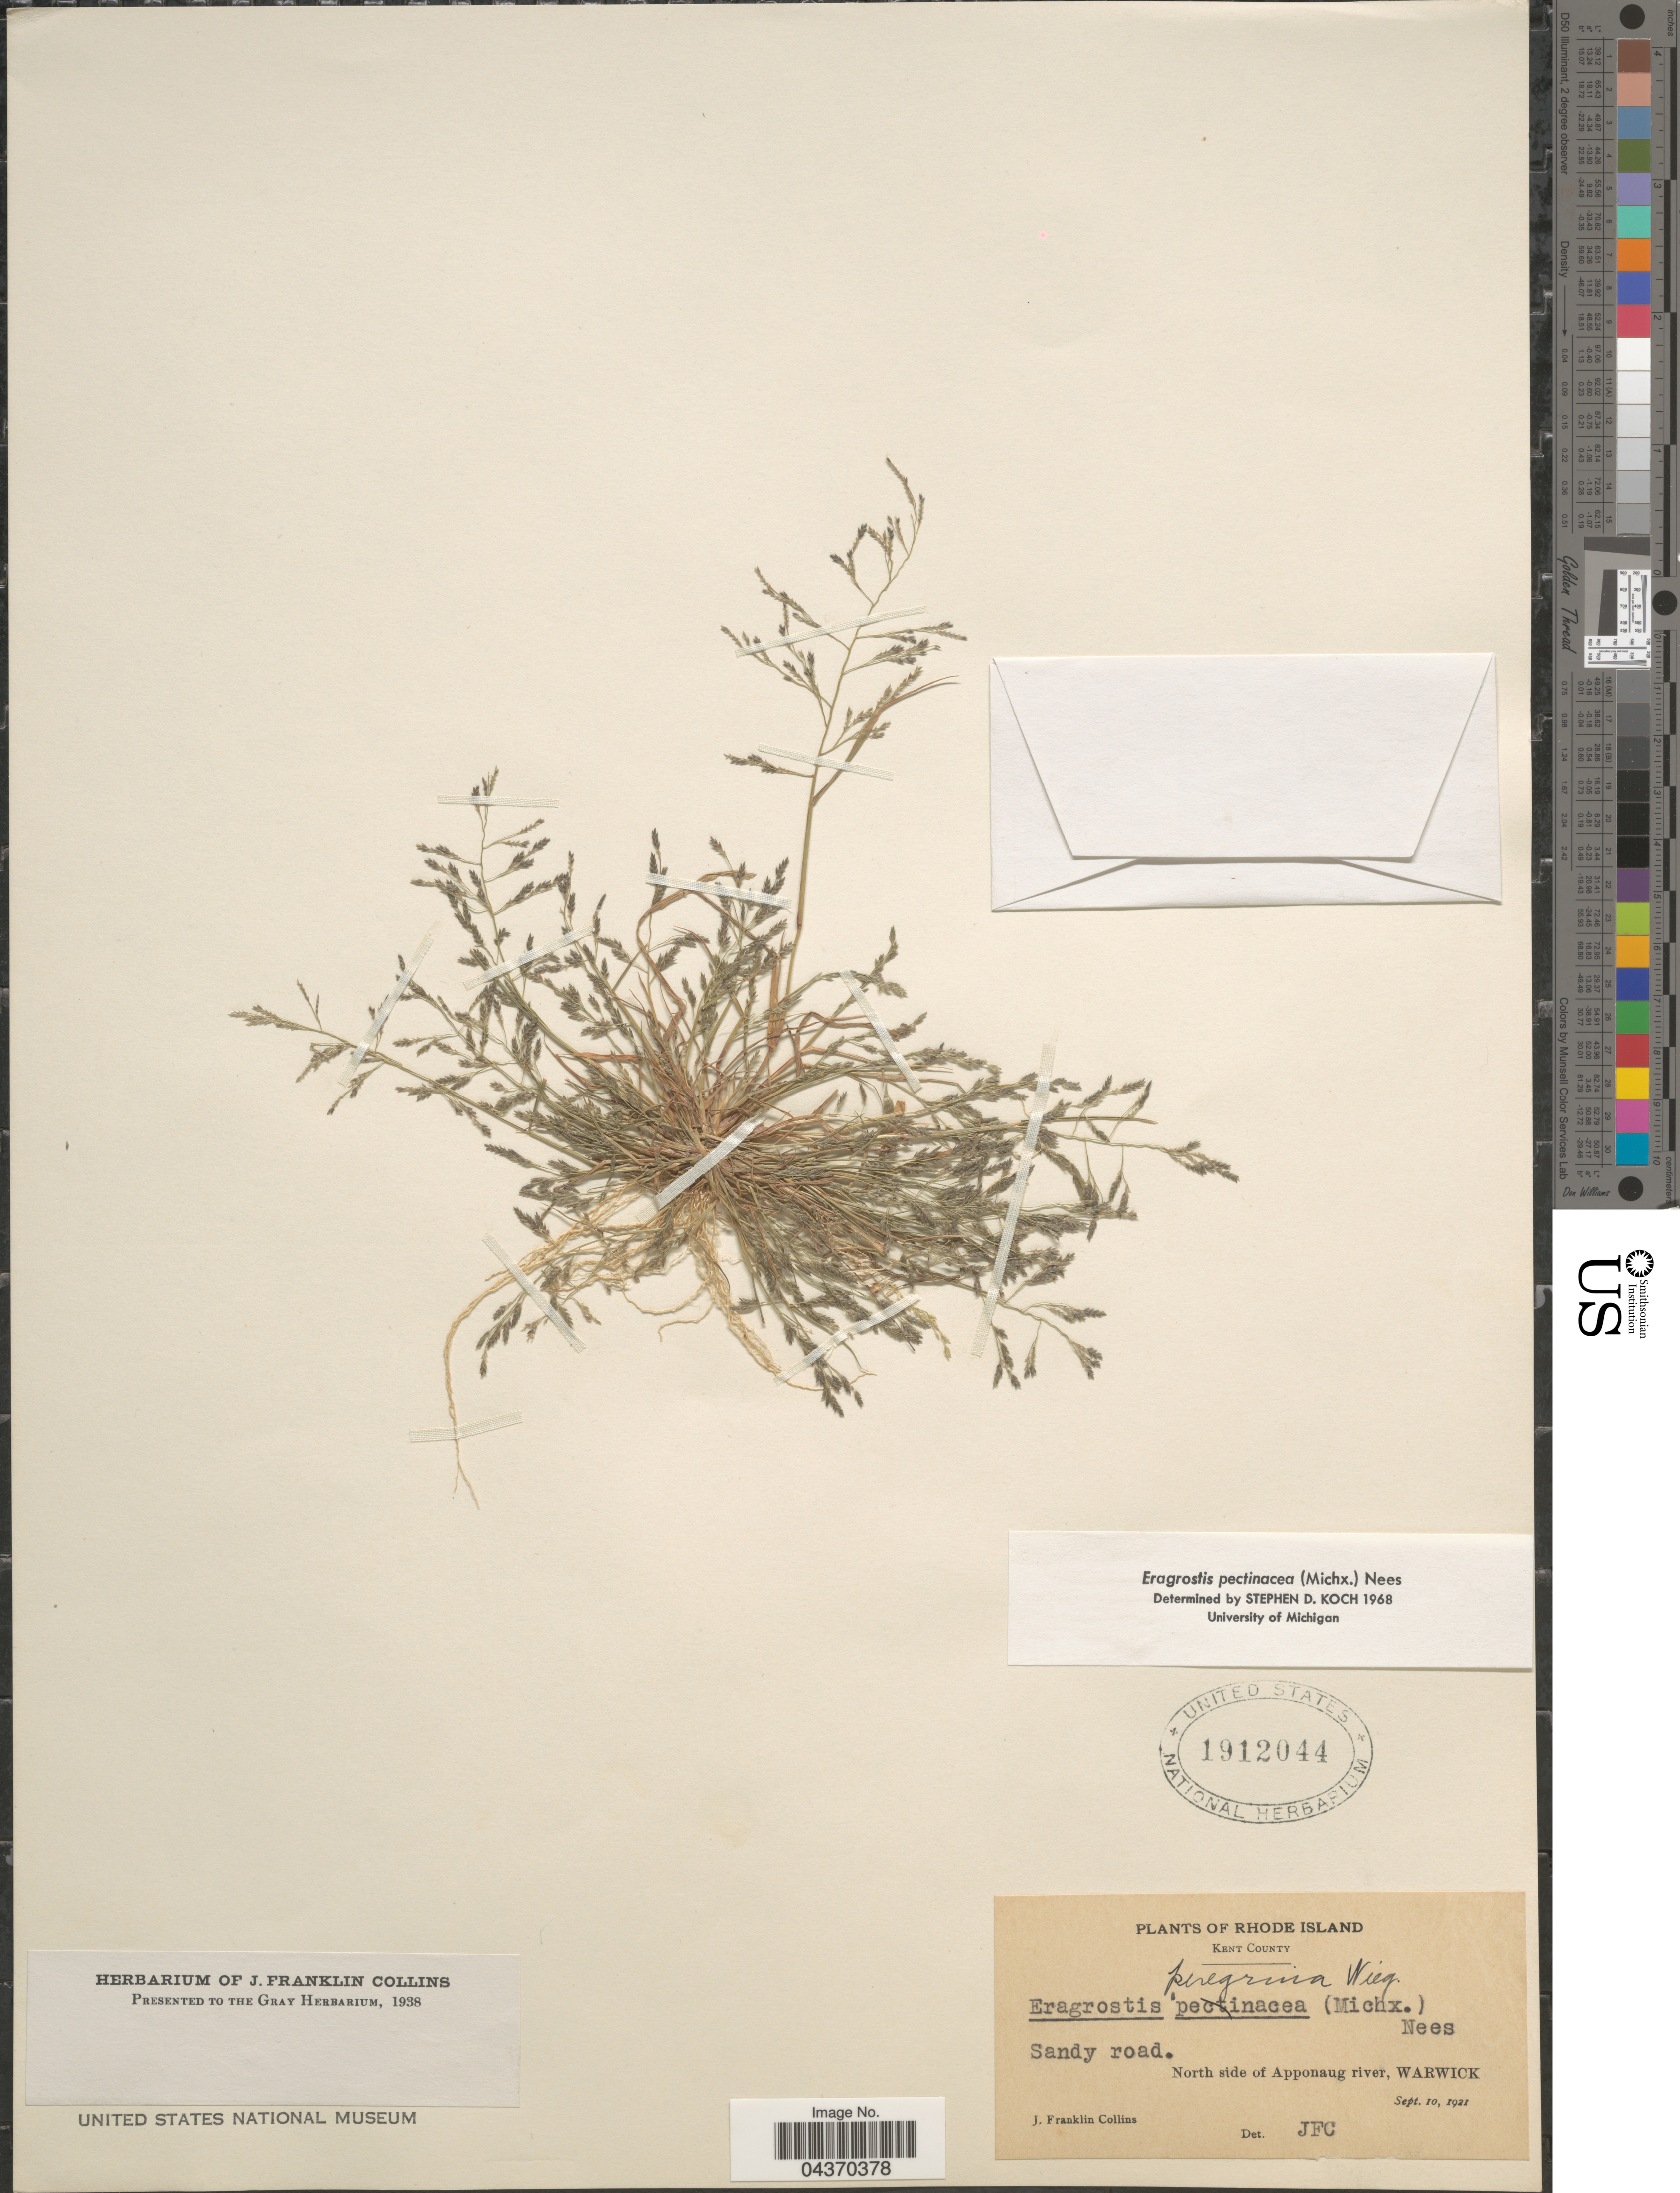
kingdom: Plantae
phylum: Tracheophyta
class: Liliopsida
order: Poales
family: Poaceae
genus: Eragrostis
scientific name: Eragrostis pectinacea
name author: (Michx.) Nees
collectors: J. Collins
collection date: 1921-09-10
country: United States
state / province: Rhode Island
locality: Kent County. North side of Apponaug river, Warwick.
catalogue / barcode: US 1912044